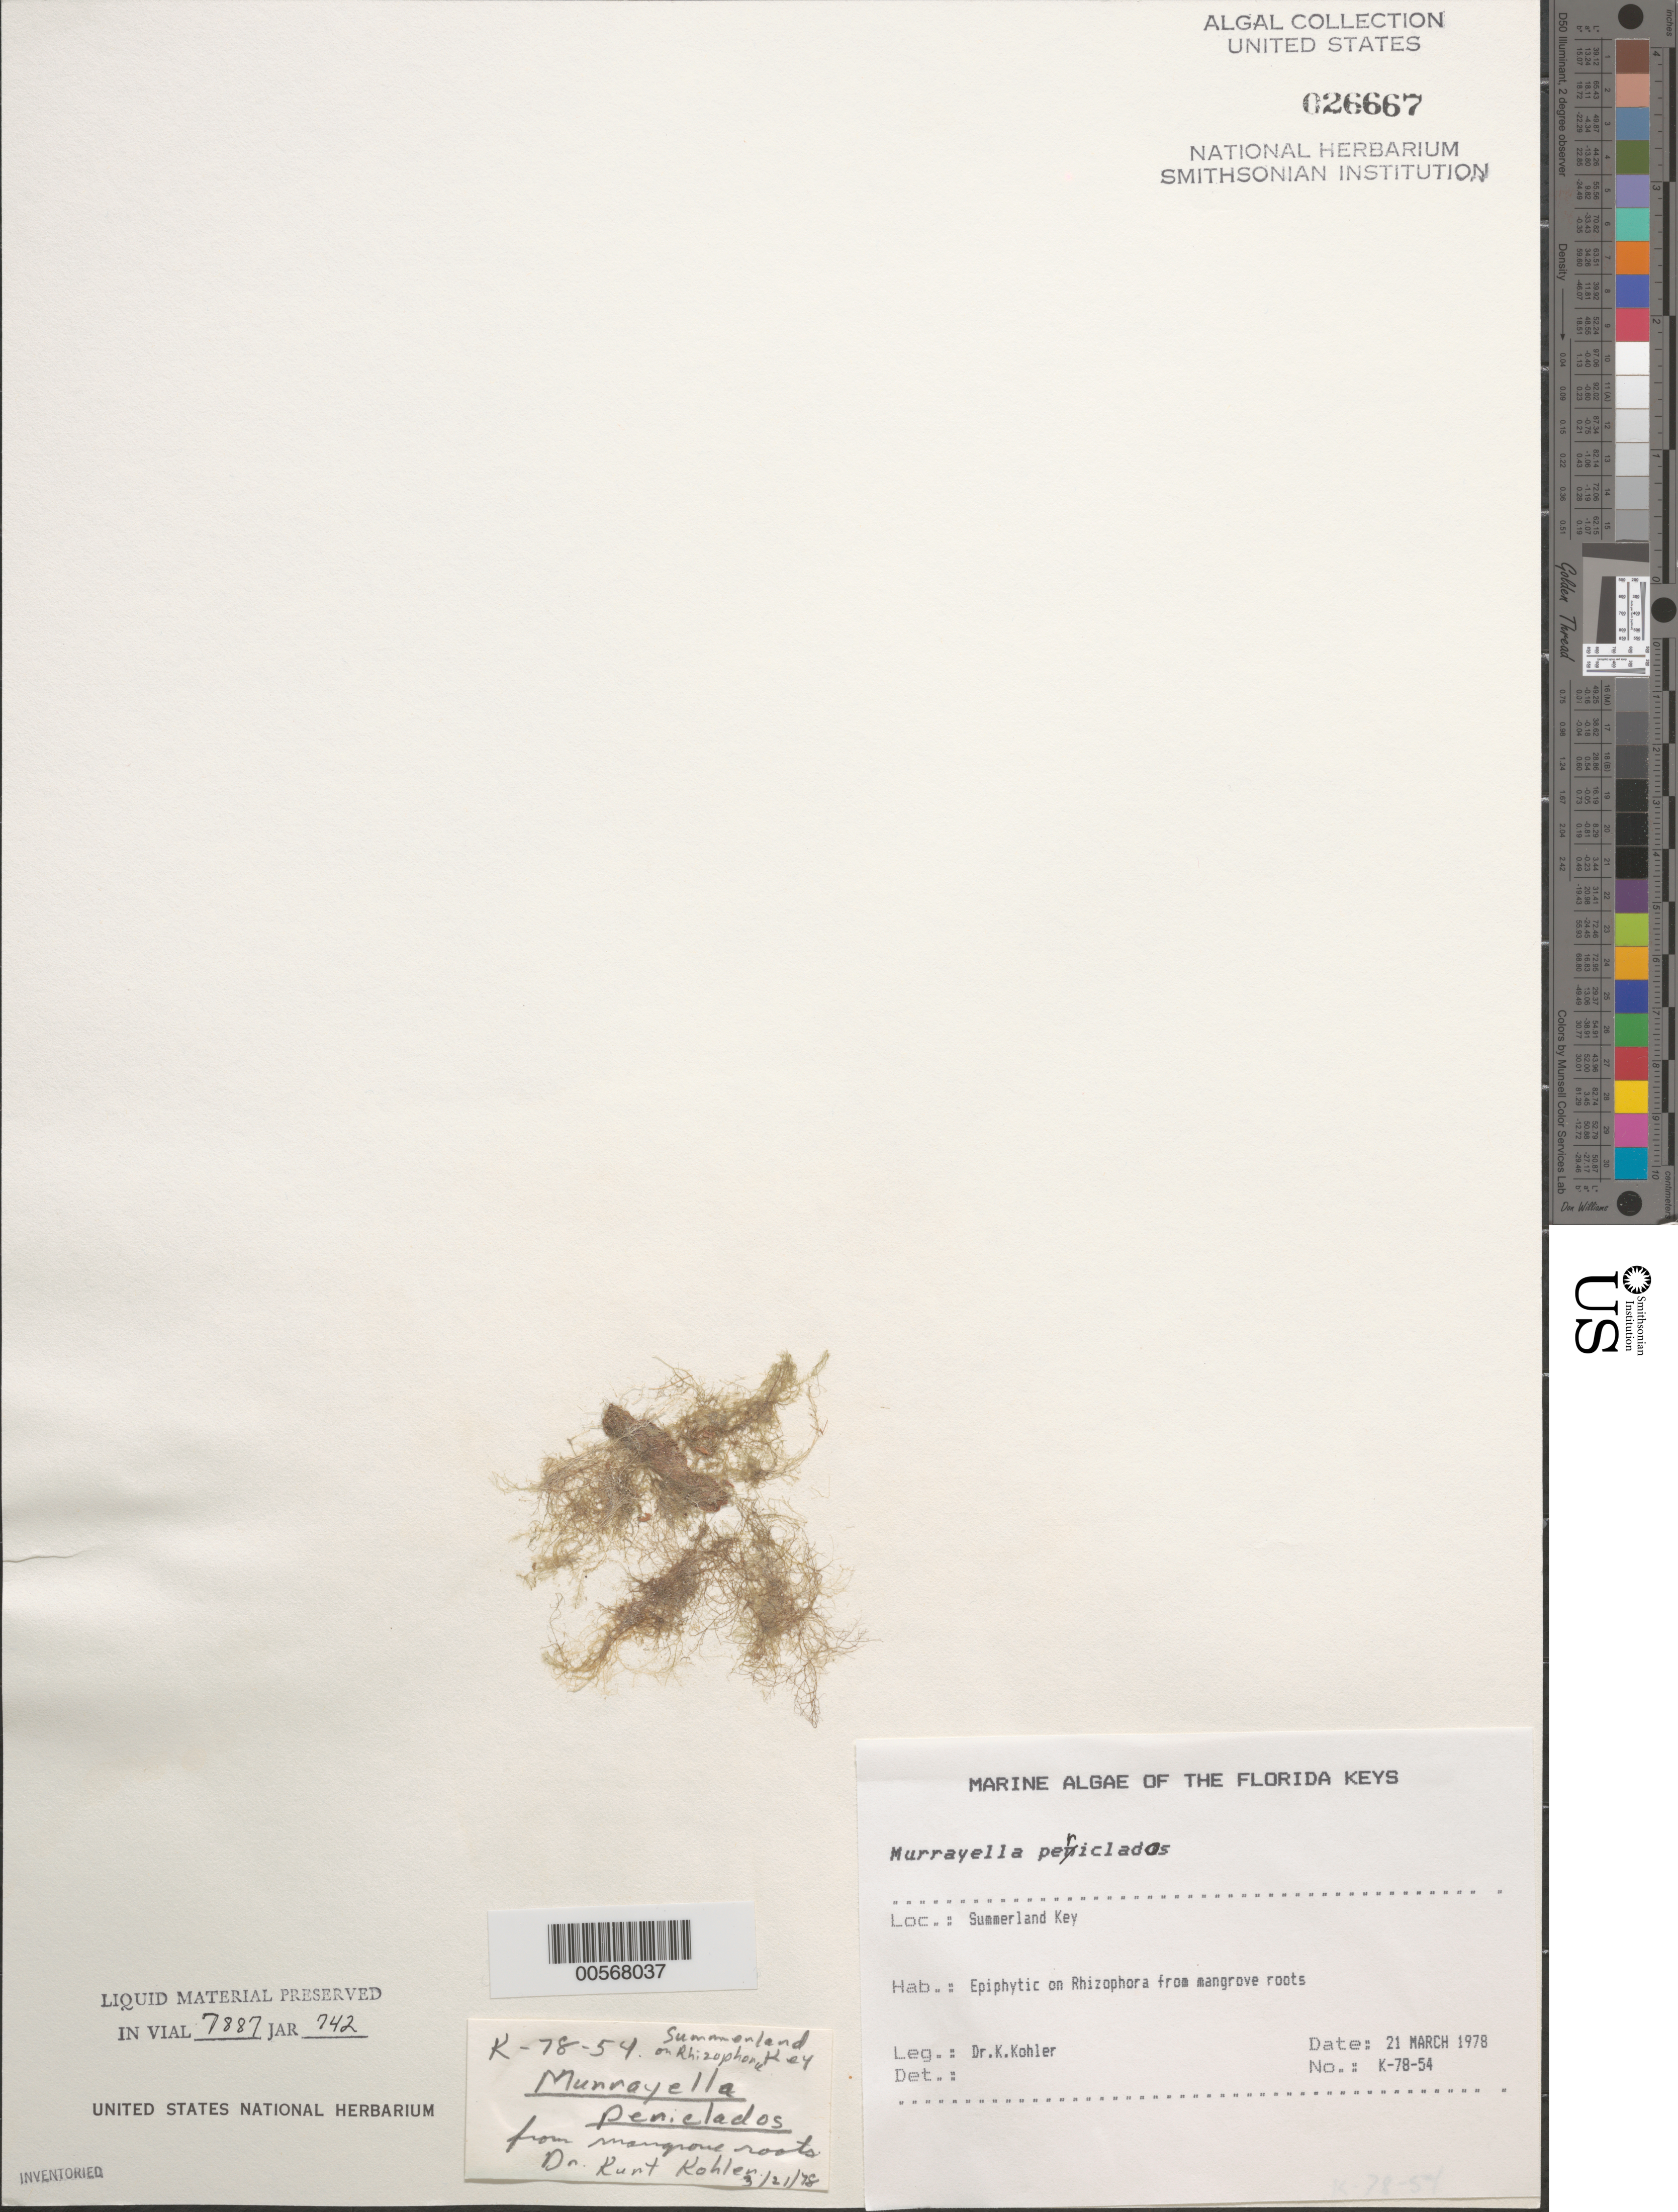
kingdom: Plantae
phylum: Rhodophyta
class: Florideophyceae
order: Ceramiales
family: Rhodomelaceae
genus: Murrayella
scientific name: Murrayella periclados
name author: (C. Agardh) F. Schmitz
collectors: K. Kohler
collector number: K-78-54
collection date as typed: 21 Mar 1978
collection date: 1978-03-21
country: United States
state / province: Florida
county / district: Monroe County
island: Summerland Key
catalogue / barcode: US 26667